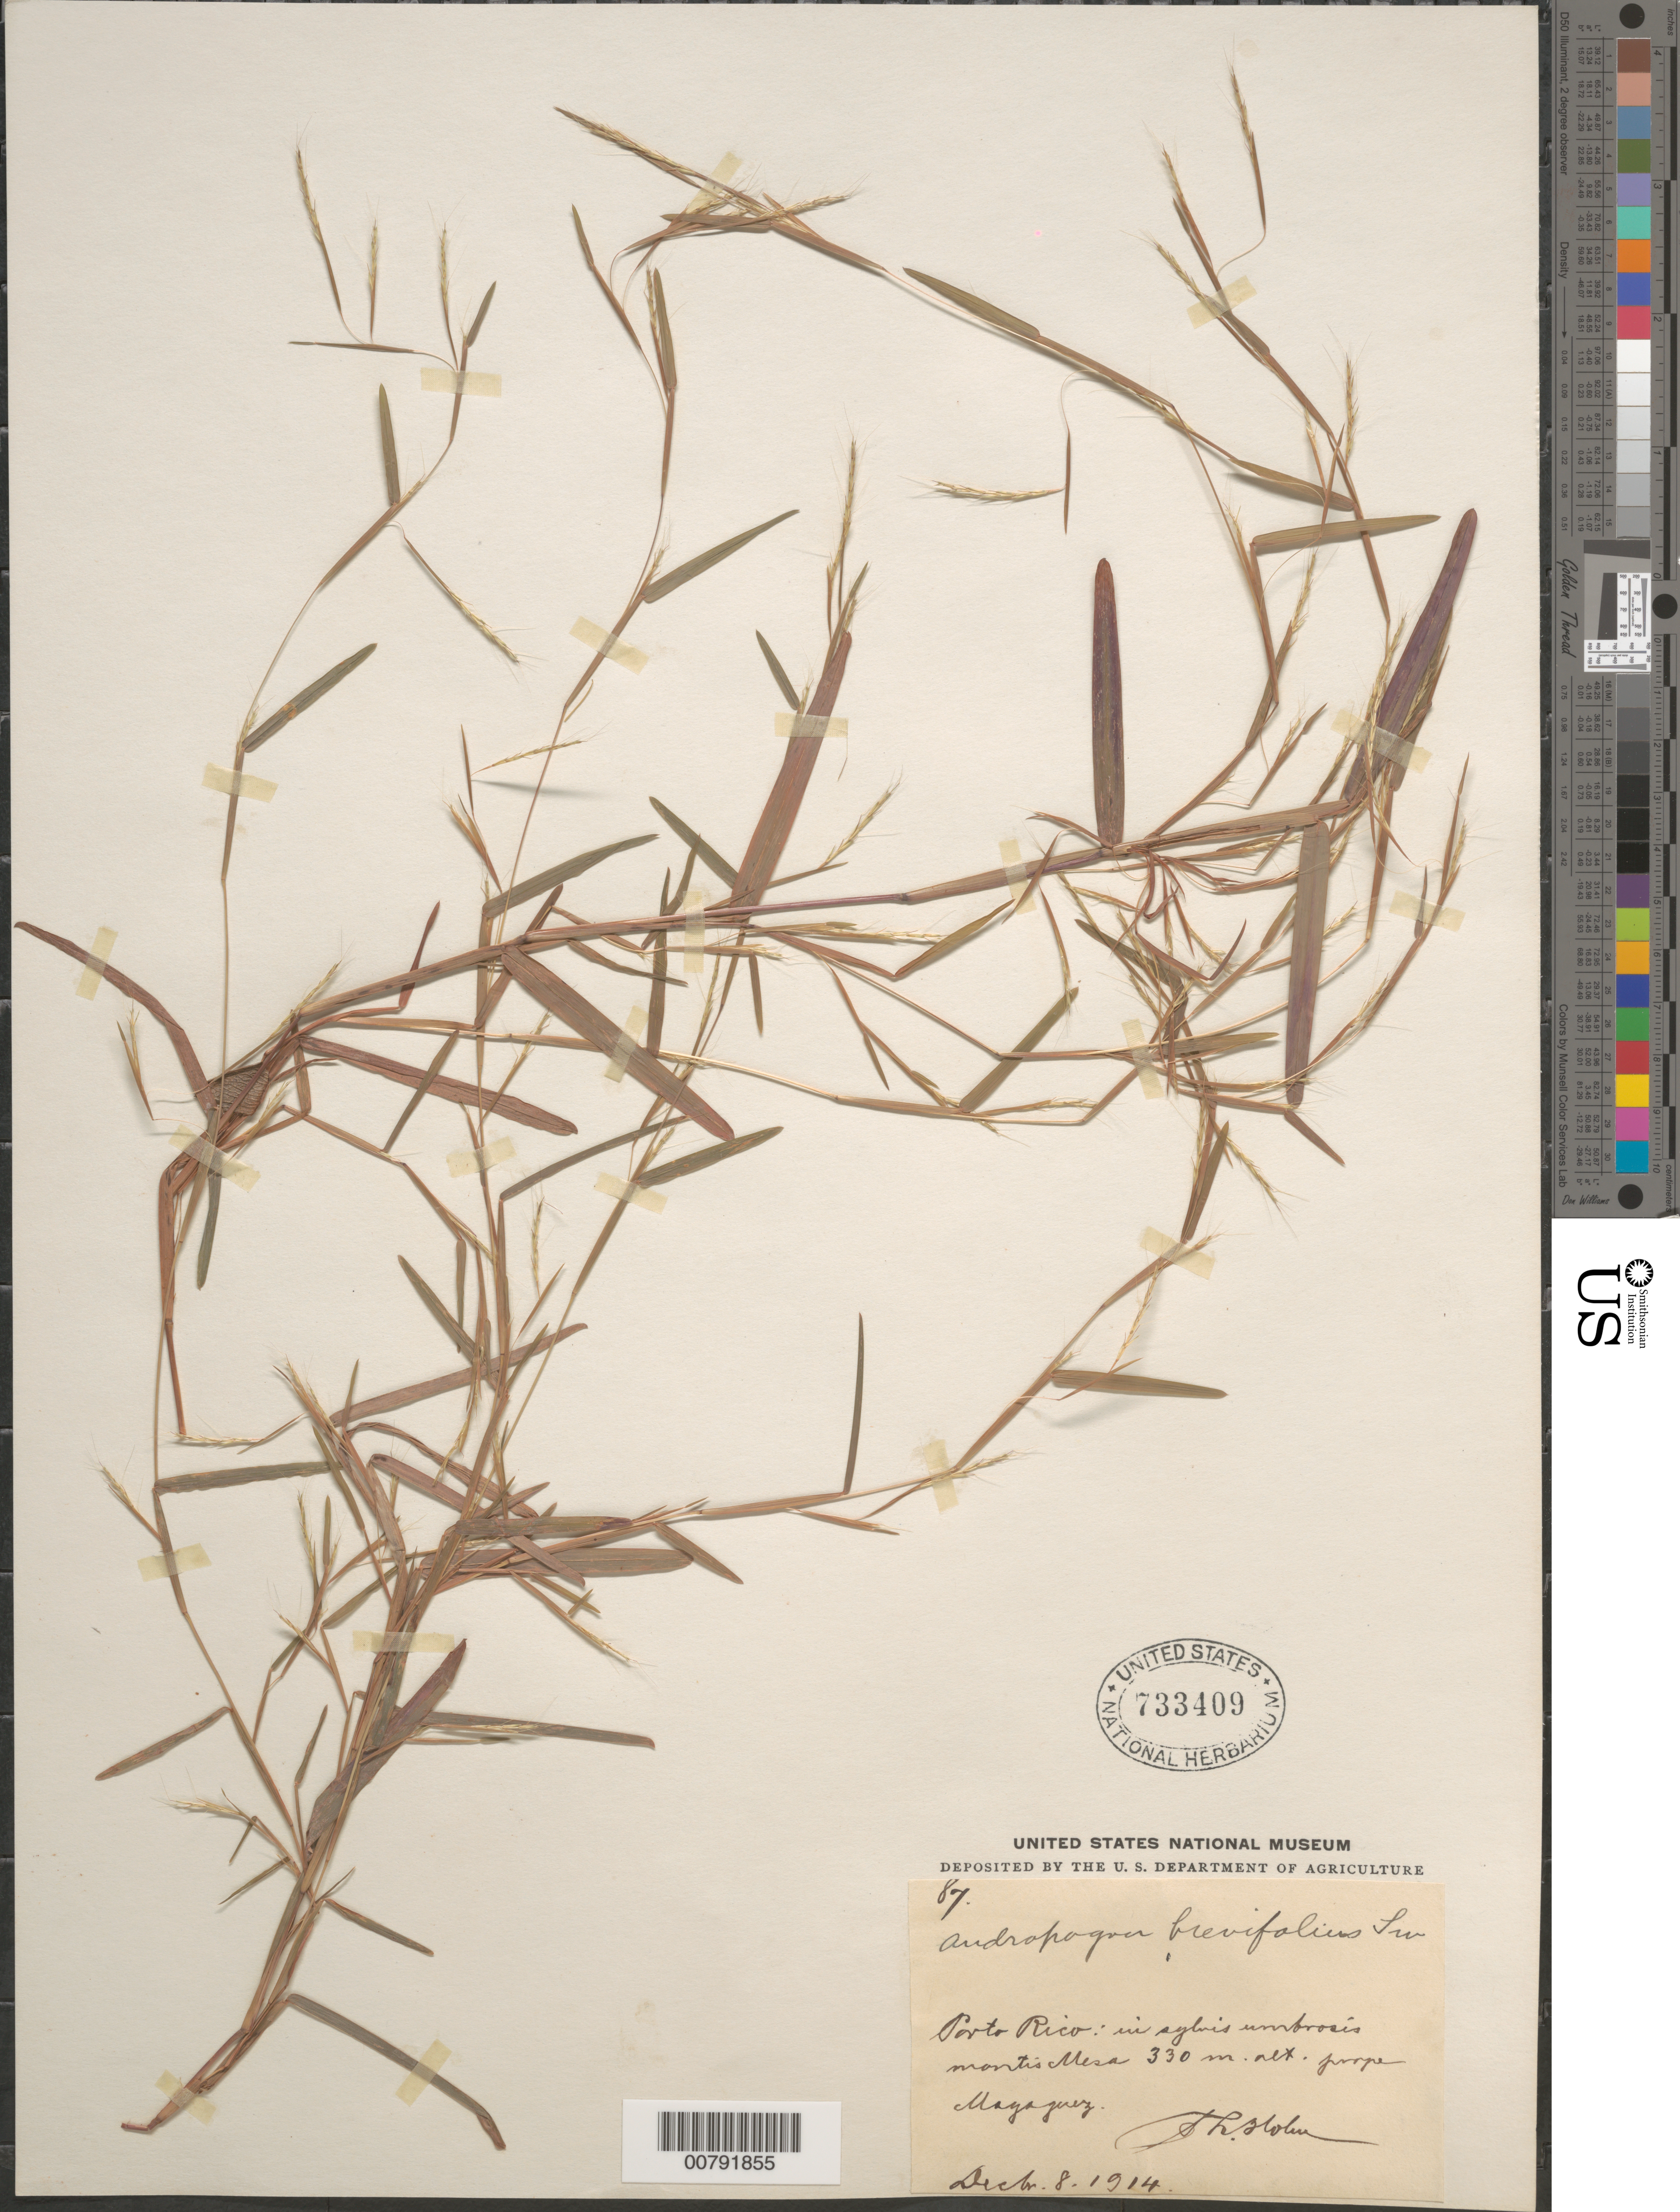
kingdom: Plantae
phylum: Tracheophyta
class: Liliopsida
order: Poales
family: Poaceae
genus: Schizachyrium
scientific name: Schizachyrium brevifolium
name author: (Sw.) Nees ex Büse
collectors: H. T. Holm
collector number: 87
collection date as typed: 08 Dec 1914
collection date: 1914-12-08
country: Puerto Rico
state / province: Mayagüez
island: Puerto Rico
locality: Mayaguez, Monte Mesa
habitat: In sylvis umbrosis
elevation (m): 330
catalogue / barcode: US 733409